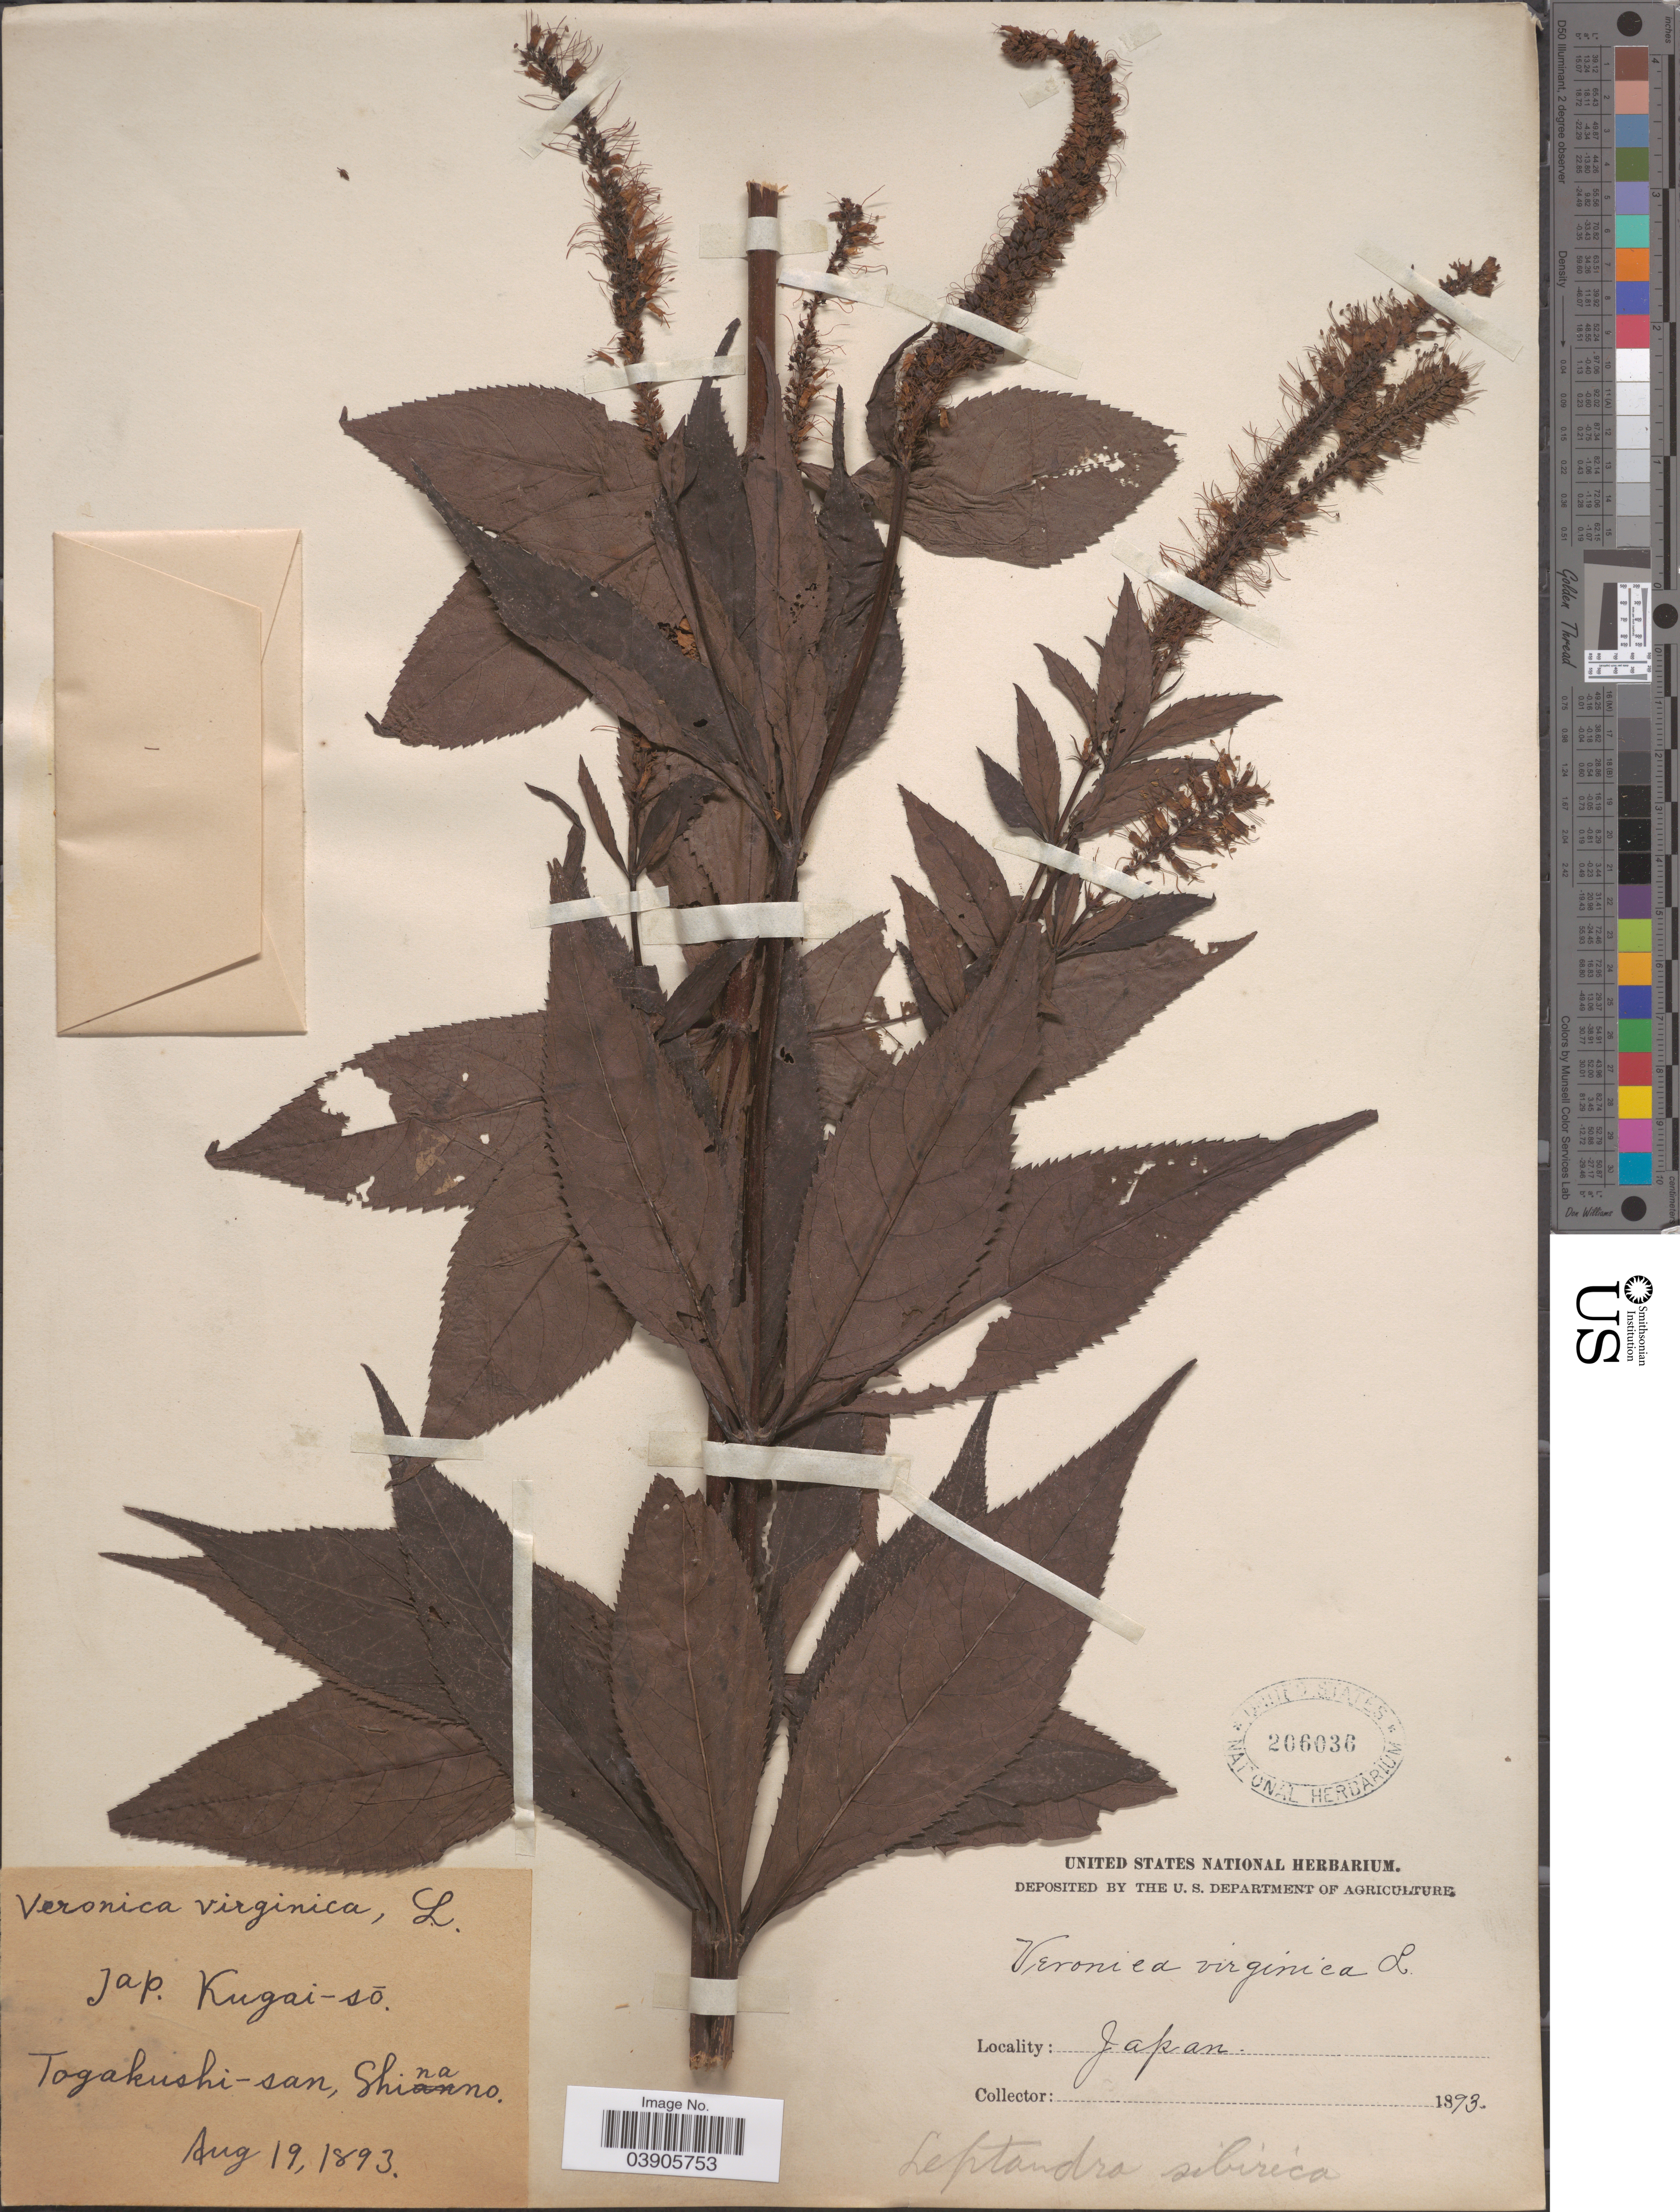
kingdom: Plantae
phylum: Tracheophyta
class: Magnoliopsida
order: Lamiales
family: Plantaginaceae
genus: Veronicastrum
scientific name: Veronicastrum sibiricum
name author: (L.) Pennell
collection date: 1893-08-19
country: Japan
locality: Togakushi-san, Shinano.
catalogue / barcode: US 206036